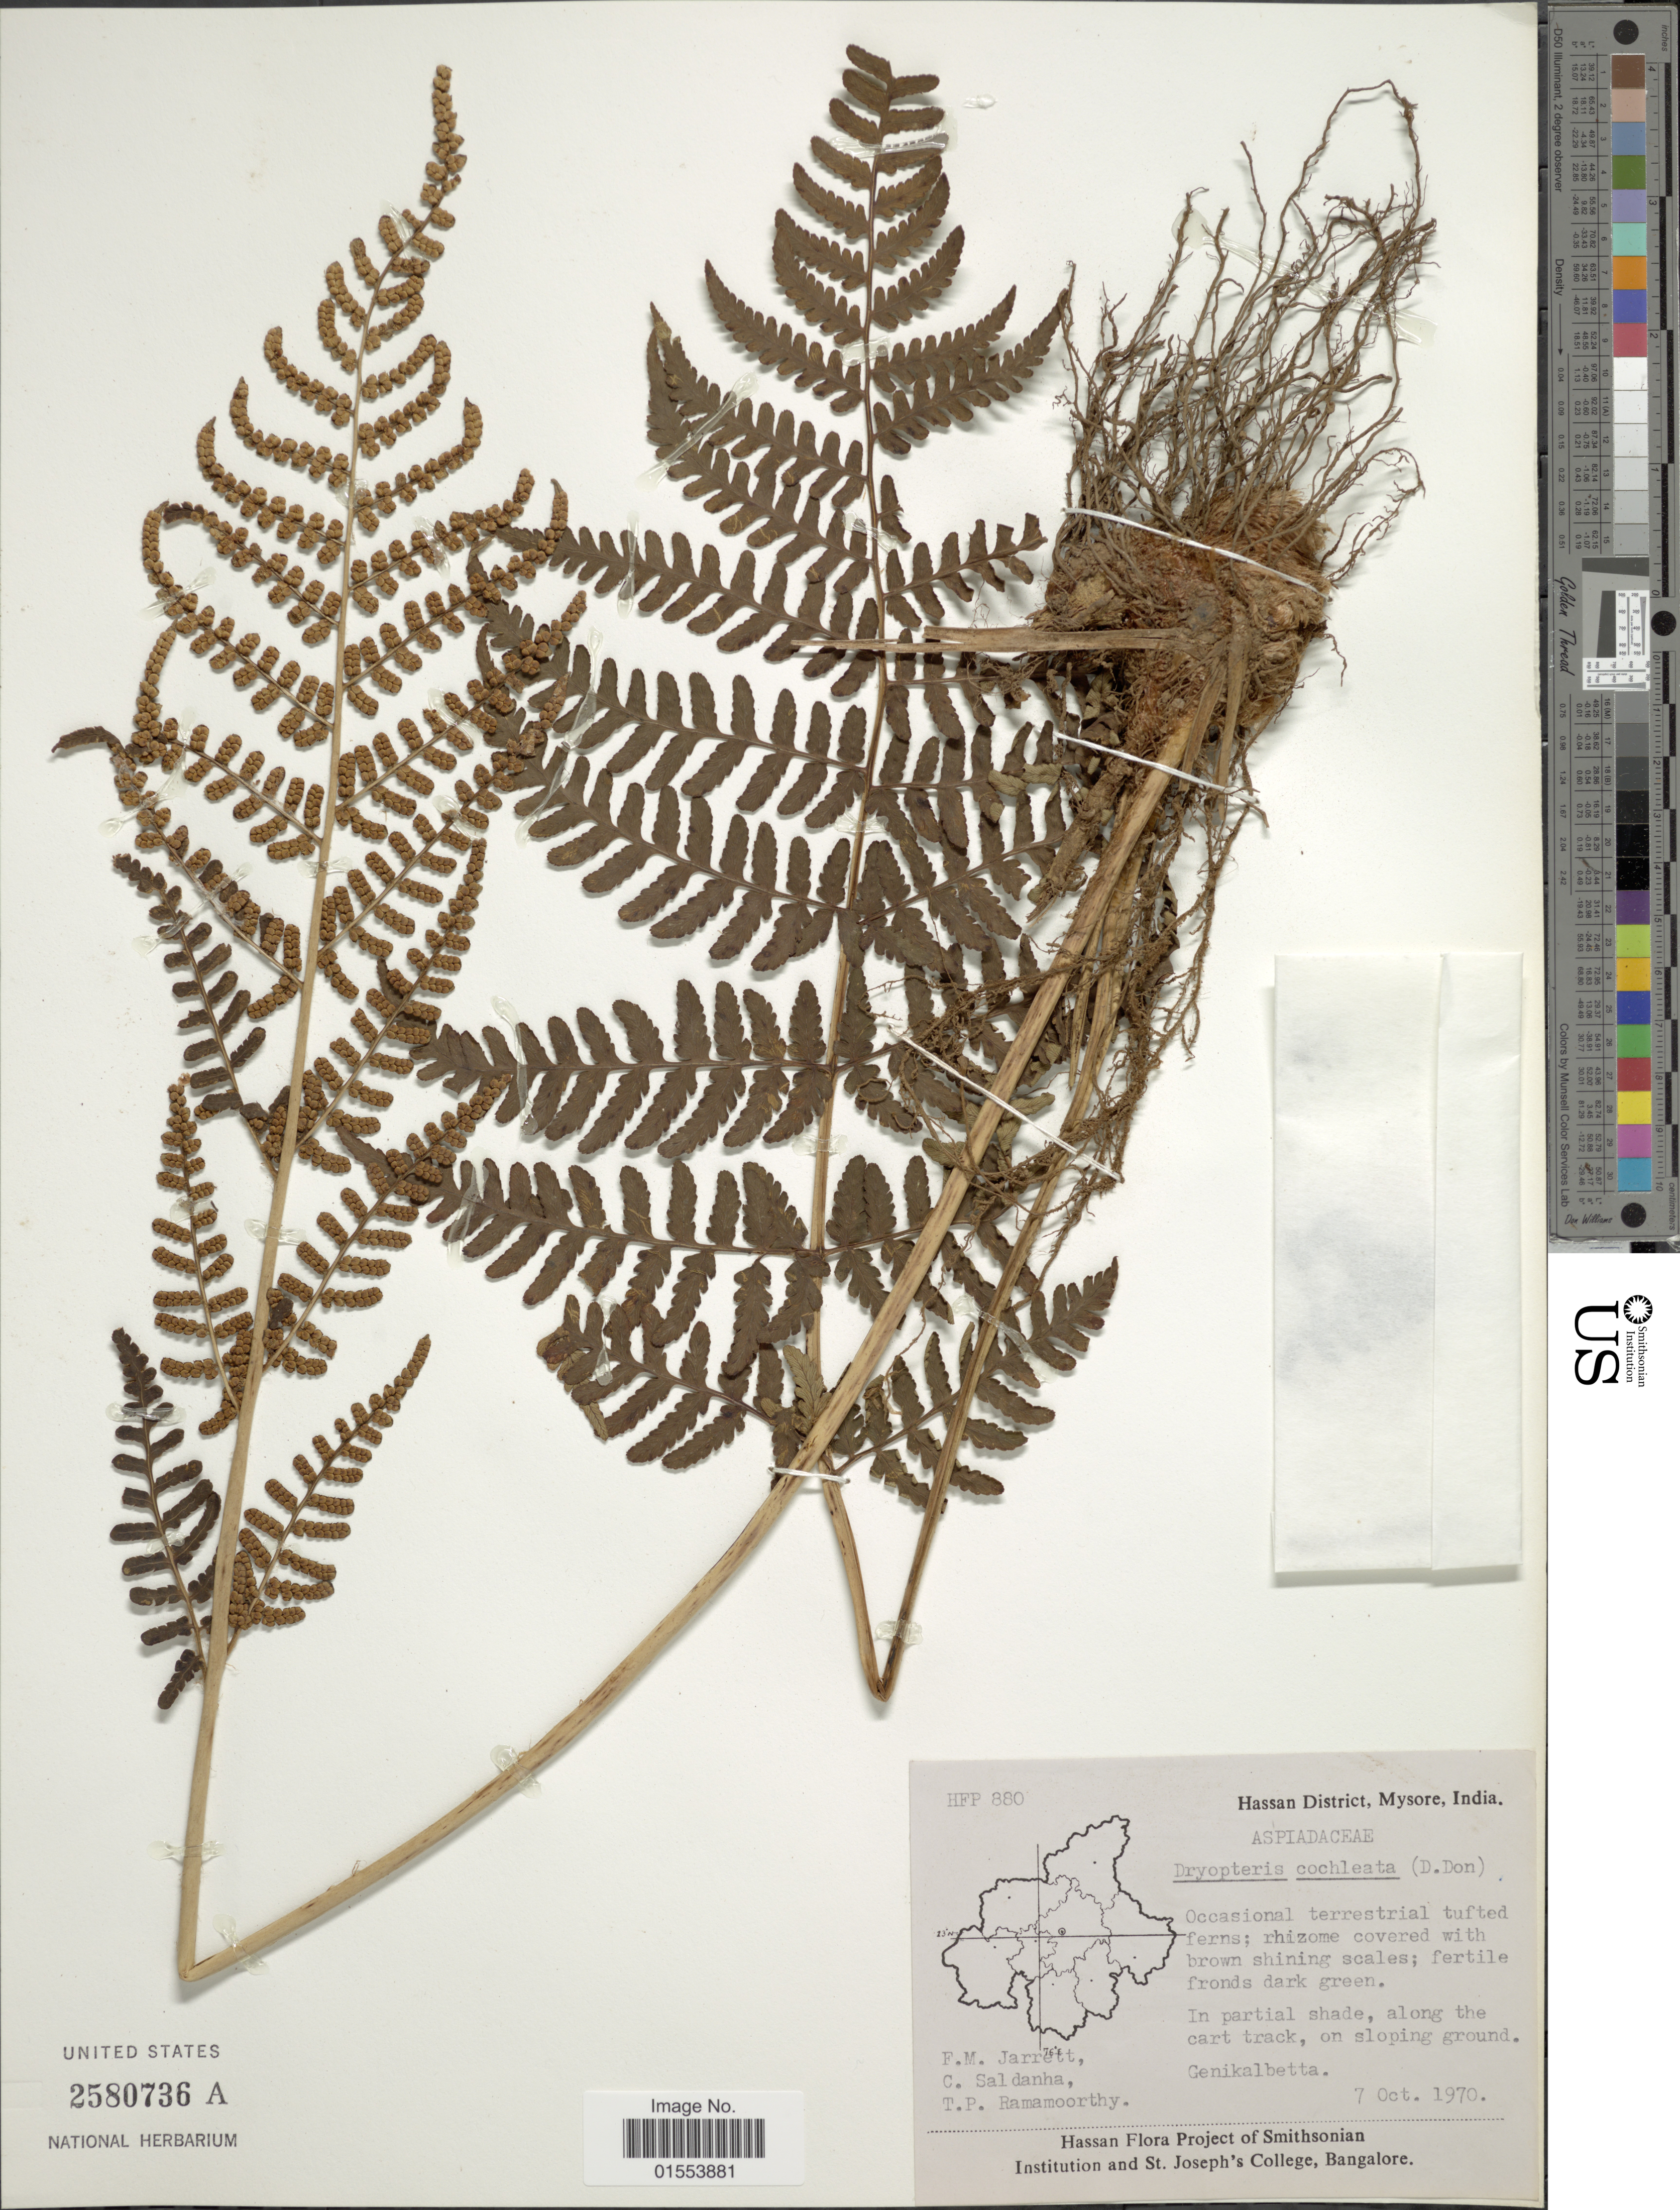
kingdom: Plantae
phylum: Tracheophyta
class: Polypodiopsida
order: Polypodiales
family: Dryopteridaceae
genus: Dryopteris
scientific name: Dryopteris cochleata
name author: (D. Don) C. Chr.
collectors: F. M. Jarrett, C. Saldanha & T. P. Ramamoorthy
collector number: HFP880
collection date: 1970-10-07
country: India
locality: Hassan District, Mysore, India. Genikalbetta.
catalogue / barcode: US 2580736A